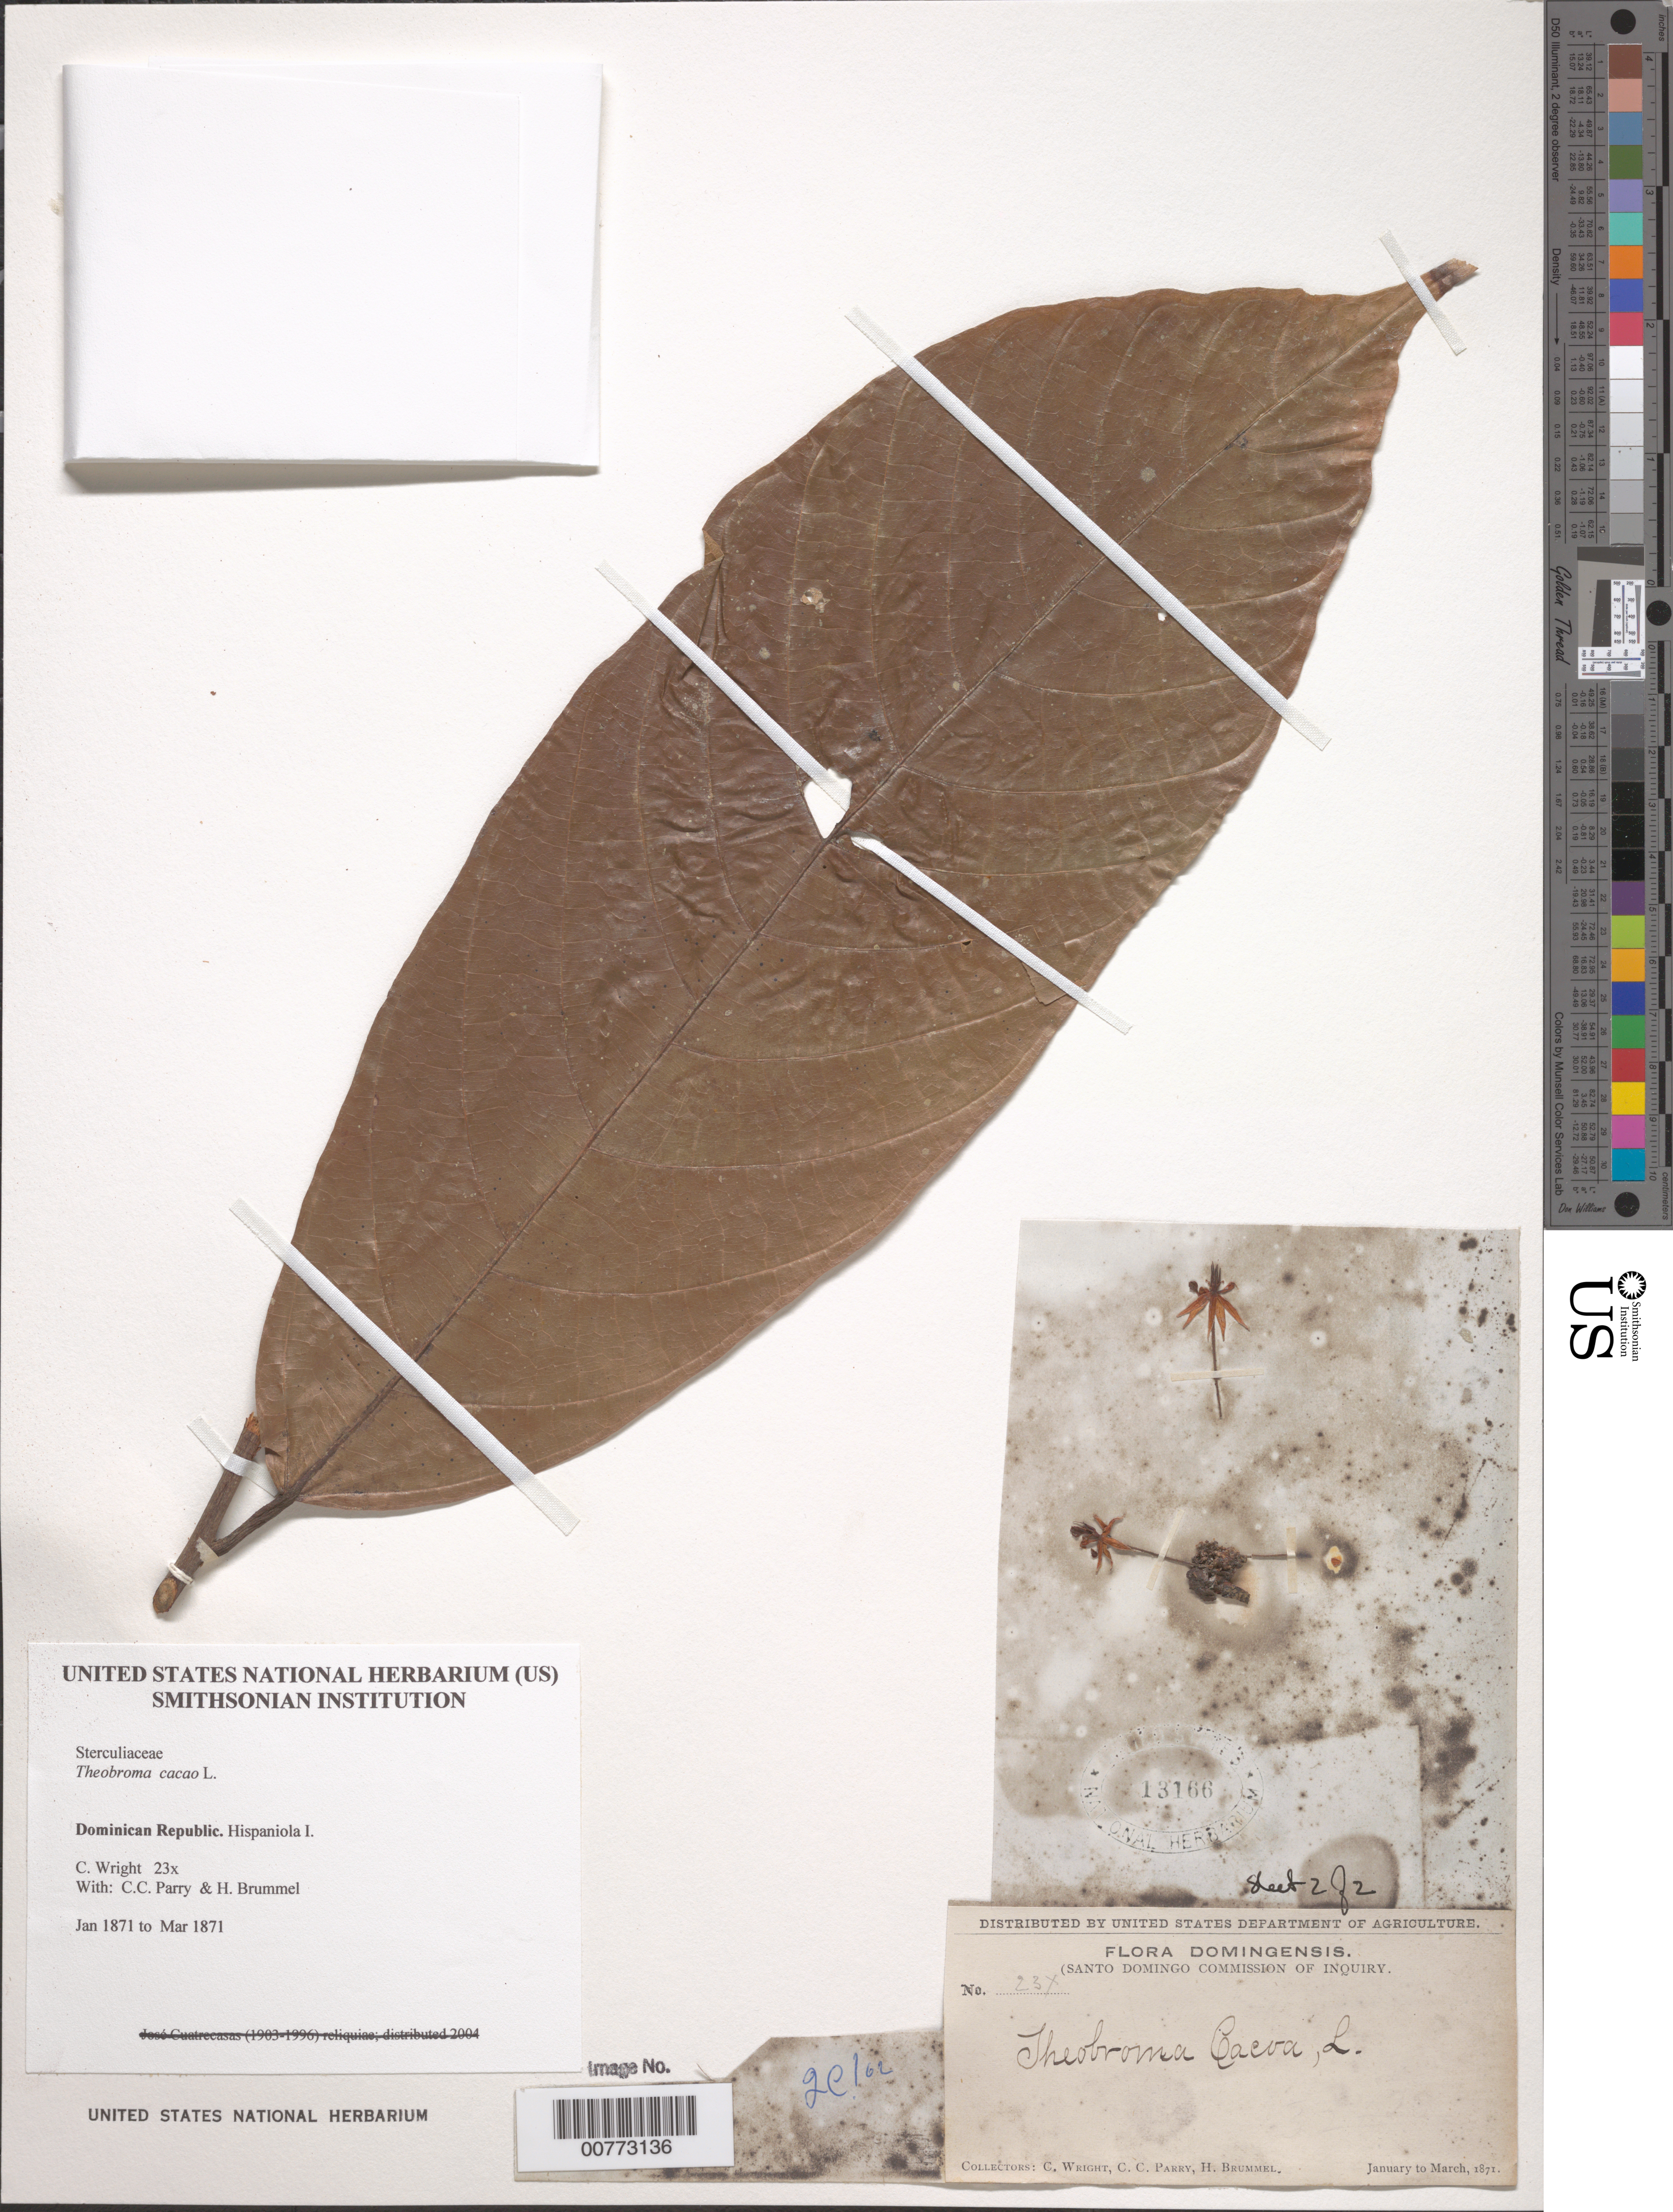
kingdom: Plantae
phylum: Tracheophyta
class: Magnoliopsida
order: Malvales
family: Malvaceae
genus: Theobroma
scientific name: Theobroma cacao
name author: L.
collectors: C. Wright, C. C. Parry & H. Brummel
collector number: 23x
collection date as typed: Jan 1871 to -- Mar 1871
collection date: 1871-01/1871-03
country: Dominican Republic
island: Hispaniola Island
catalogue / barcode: US 13166